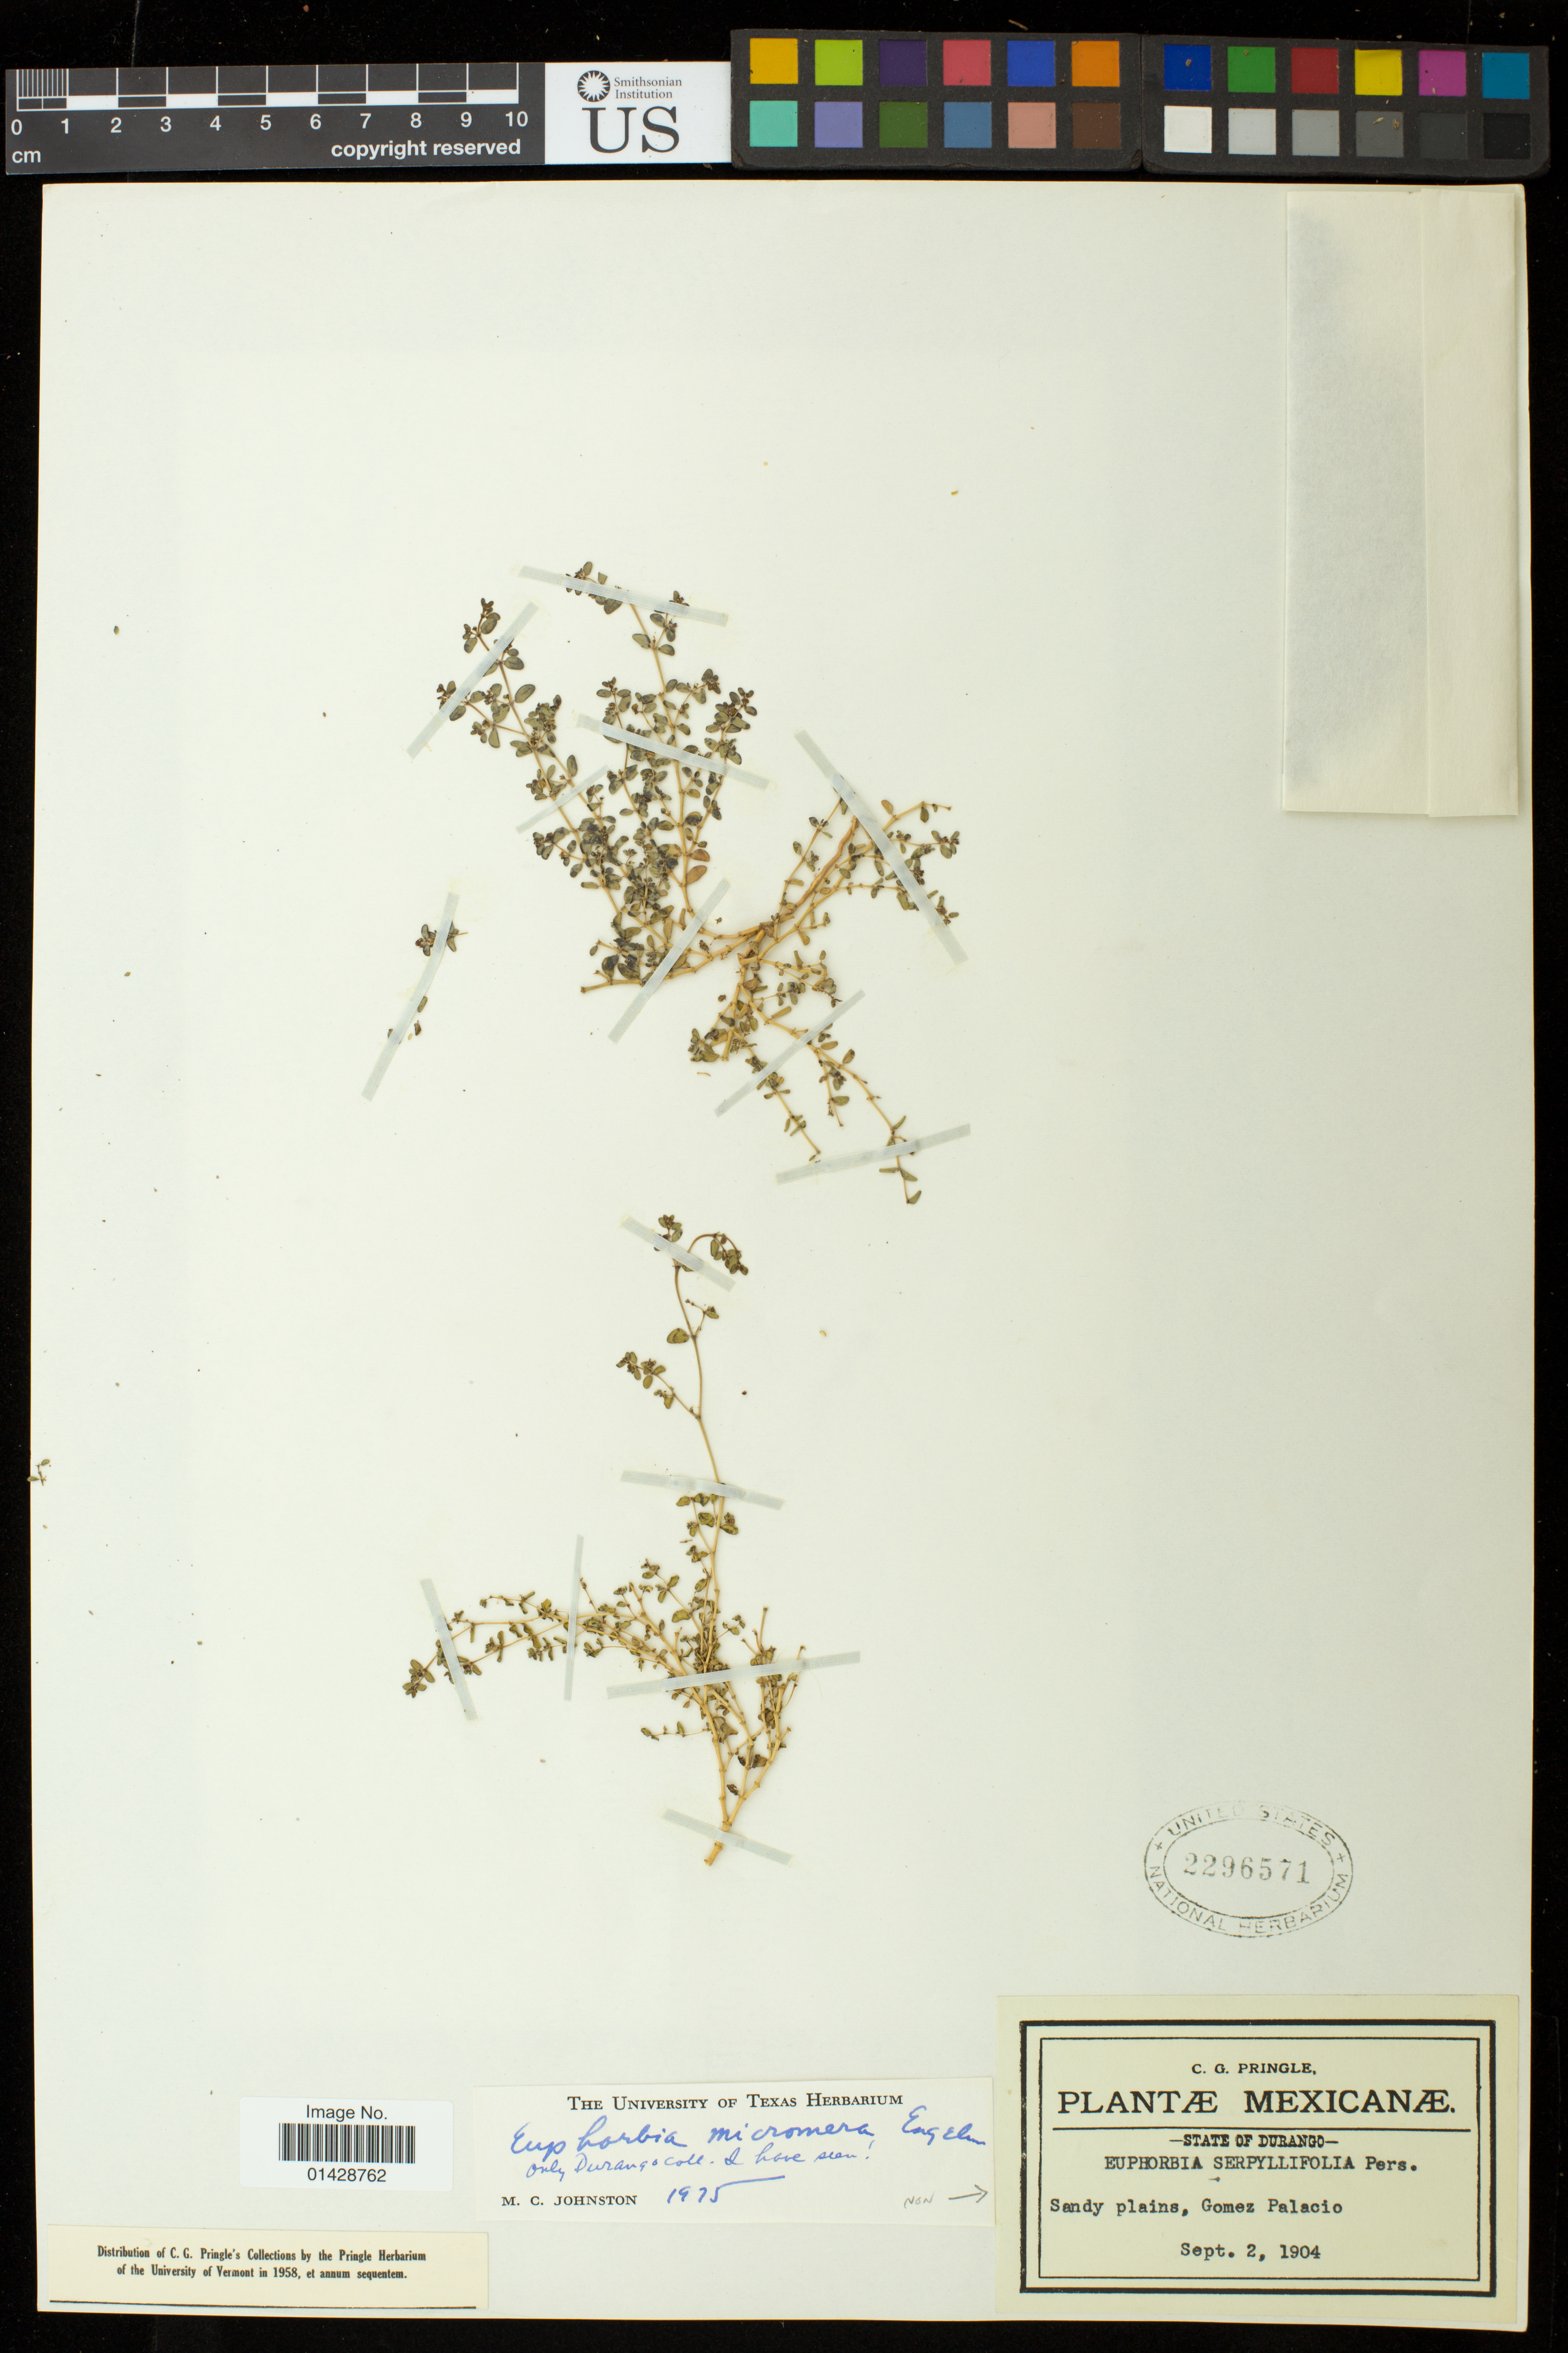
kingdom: Plantae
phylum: Tracheophyta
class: Magnoliopsida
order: Malpighiales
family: Euphorbiaceae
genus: Euphorbia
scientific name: Euphorbia micromera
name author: Boiss.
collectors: C. G. Pringle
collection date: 1904-09-02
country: Mexico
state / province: Durango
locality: Gomez Palacio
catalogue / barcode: US 2296571